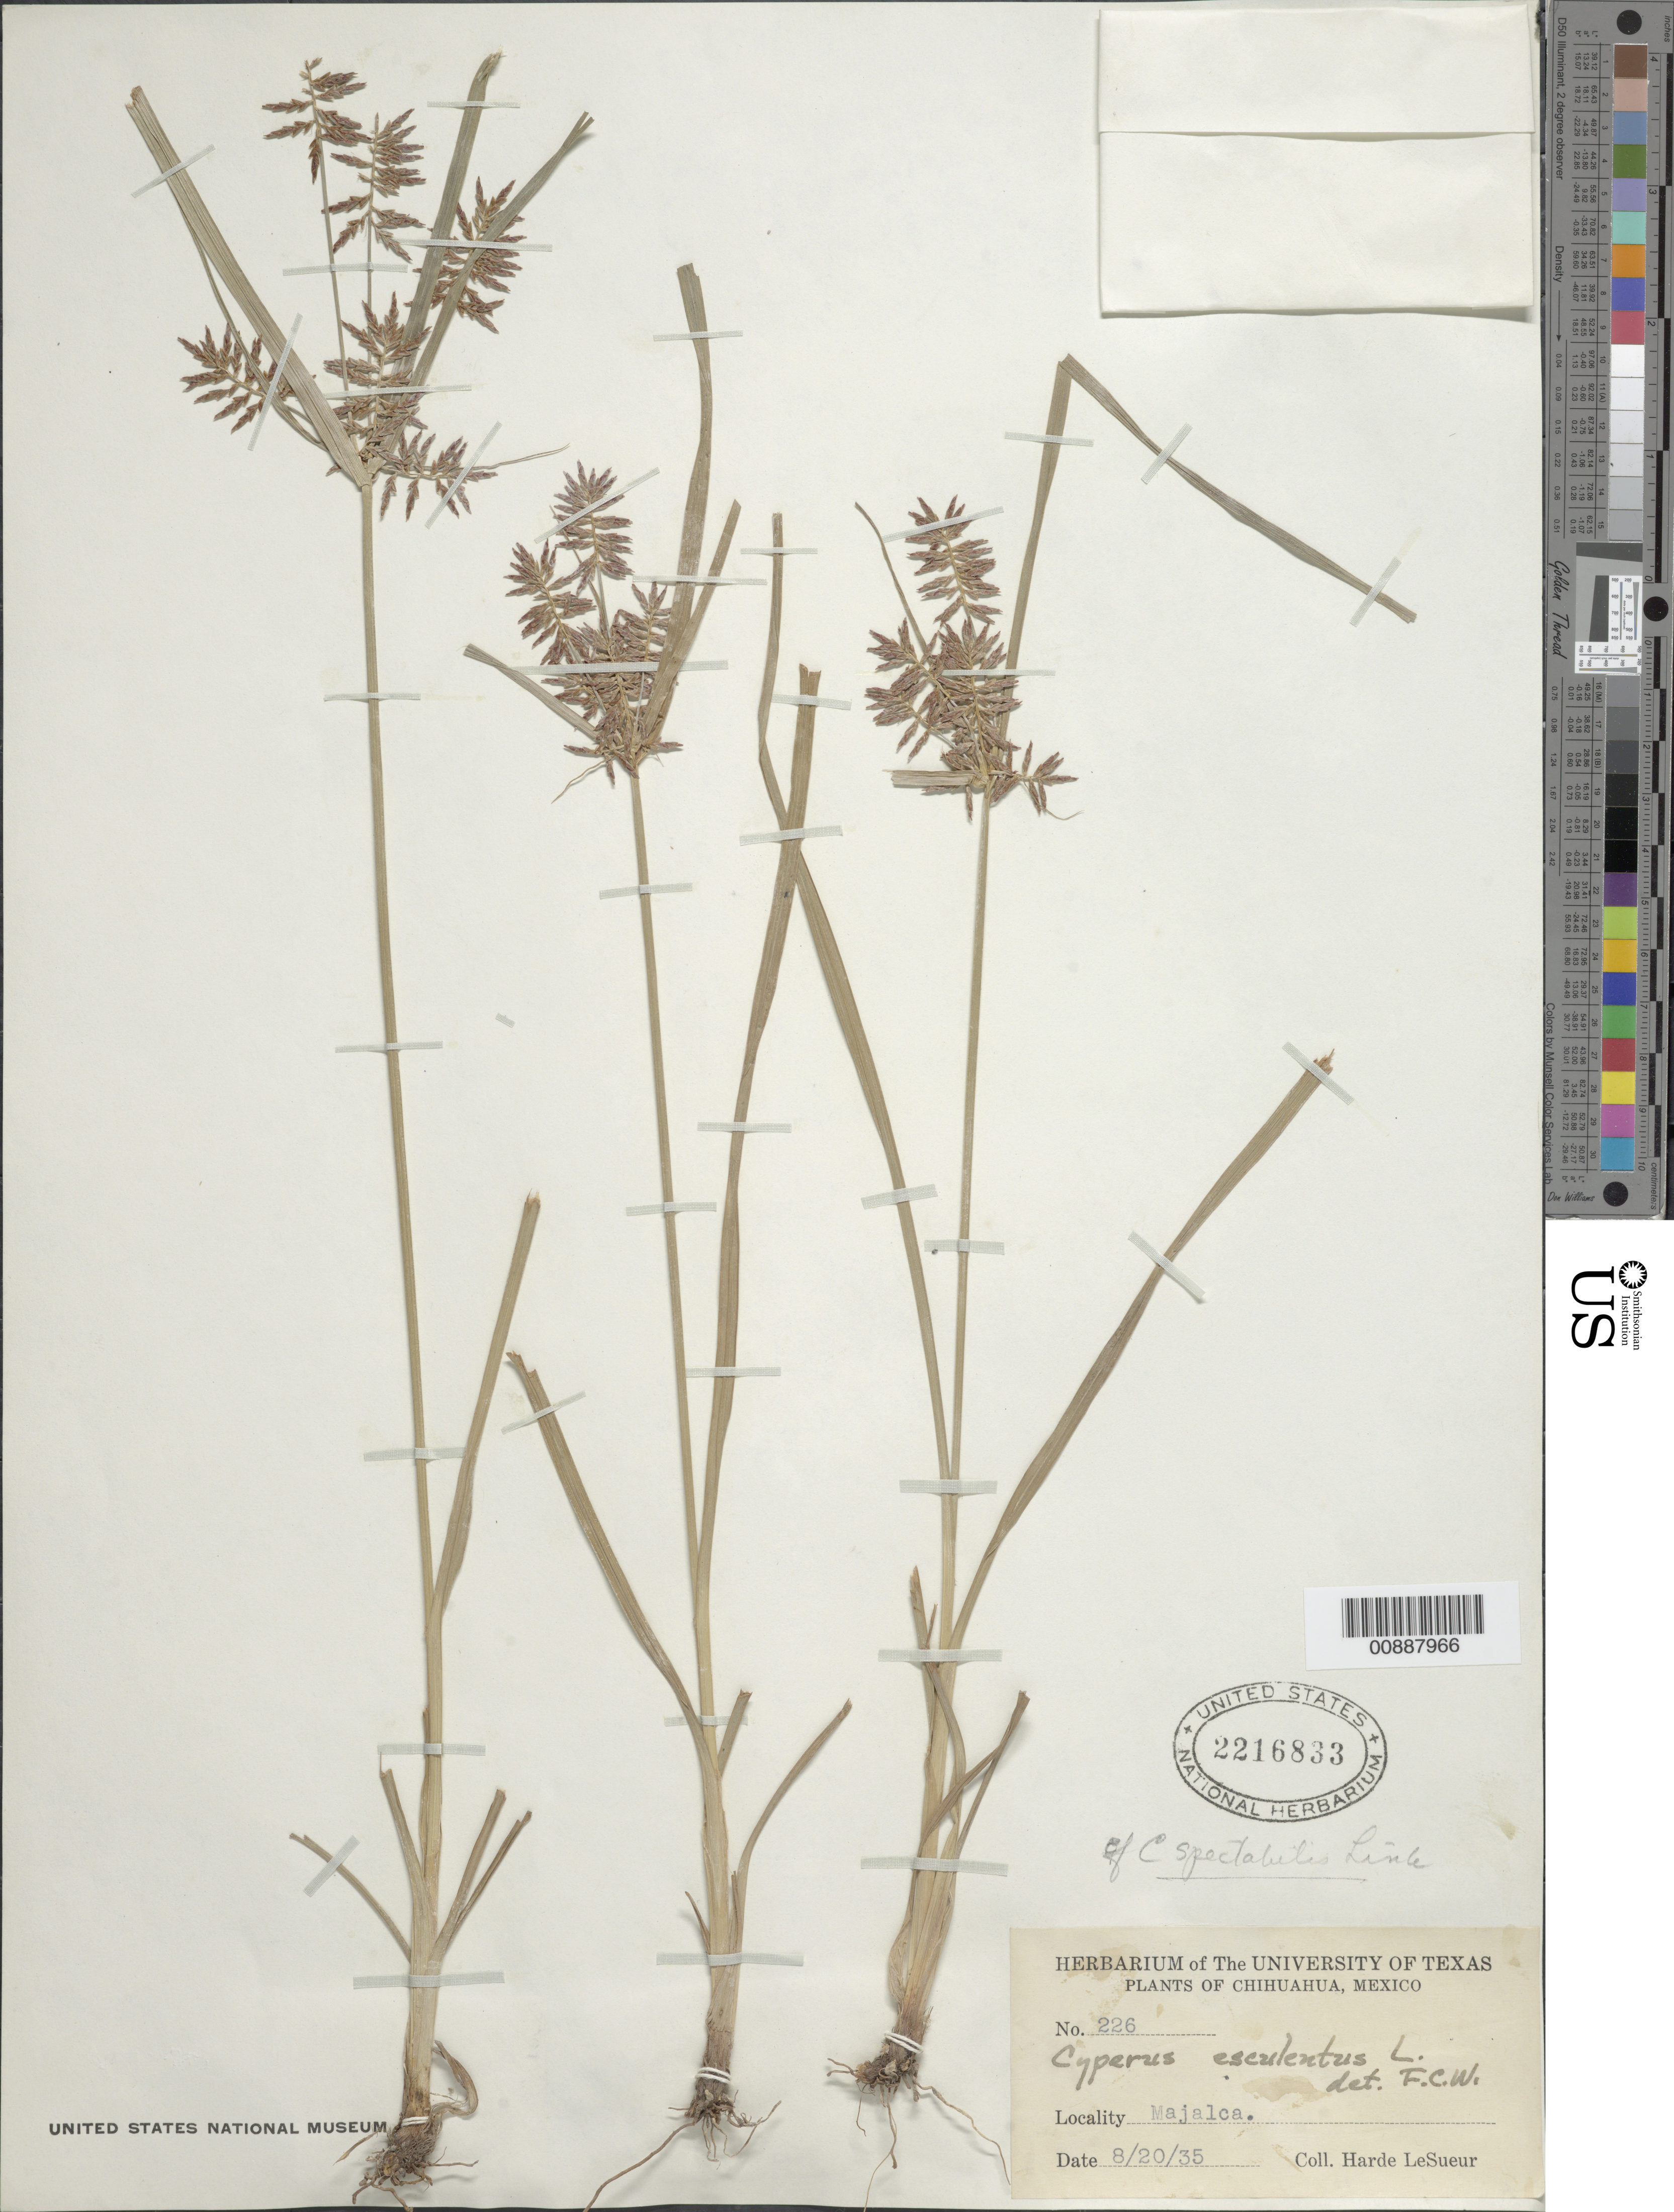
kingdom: Plantae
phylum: Tracheophyta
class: Liliopsida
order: Poales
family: Cyperaceae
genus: Cyperus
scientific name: Cyperus spectabilis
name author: Link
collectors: D. H. LeSueur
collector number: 226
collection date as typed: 20 Aug 1935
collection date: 1935-08-20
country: Mexico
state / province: Chihuahua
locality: Majalca, Chihuahua.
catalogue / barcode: US 2216833